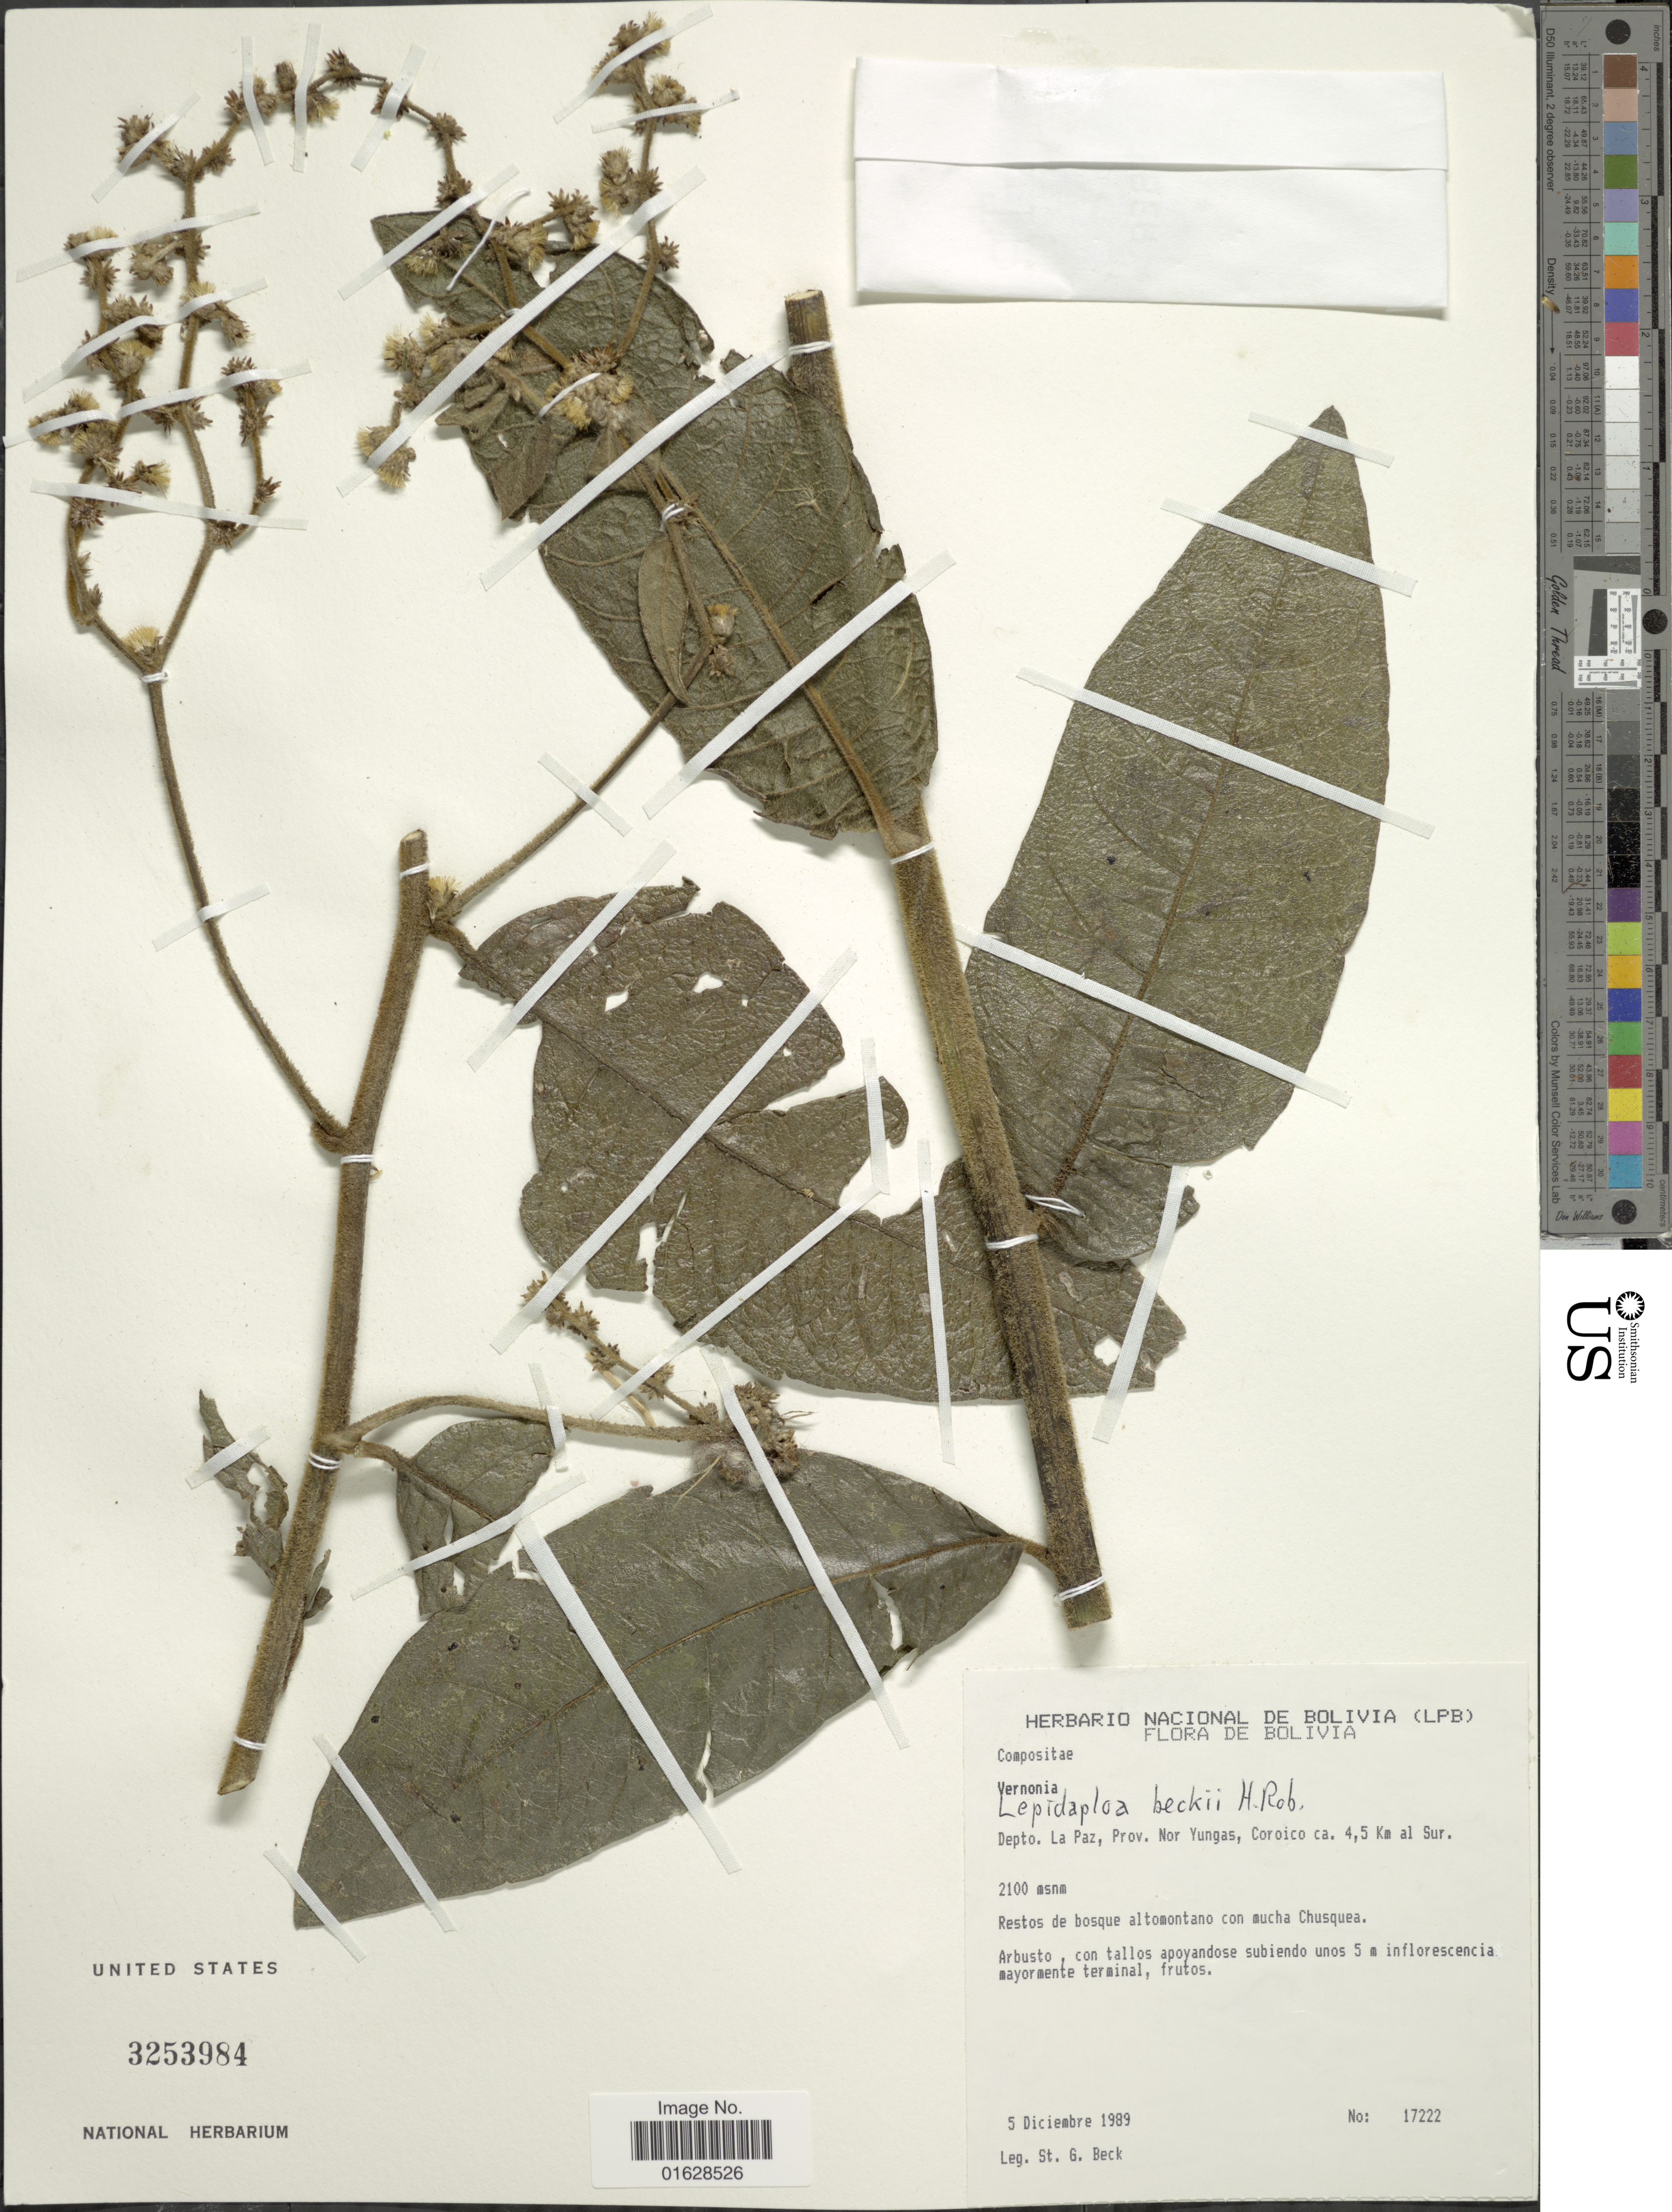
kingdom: Plantae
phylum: Tracheophyta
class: Magnoliopsida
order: Asterales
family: Asteraceae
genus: Lepidaploa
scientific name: Lepidaploa beckii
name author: H. Rob.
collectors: S. G. Beck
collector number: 17222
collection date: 1989-12-05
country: Bolivia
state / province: La Paz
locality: Bolivia. Dept. Lap Paz, Prov. Nor Yungas, Coroico ca. 4.5 Km al Sur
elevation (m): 2100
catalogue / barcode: US 3253984